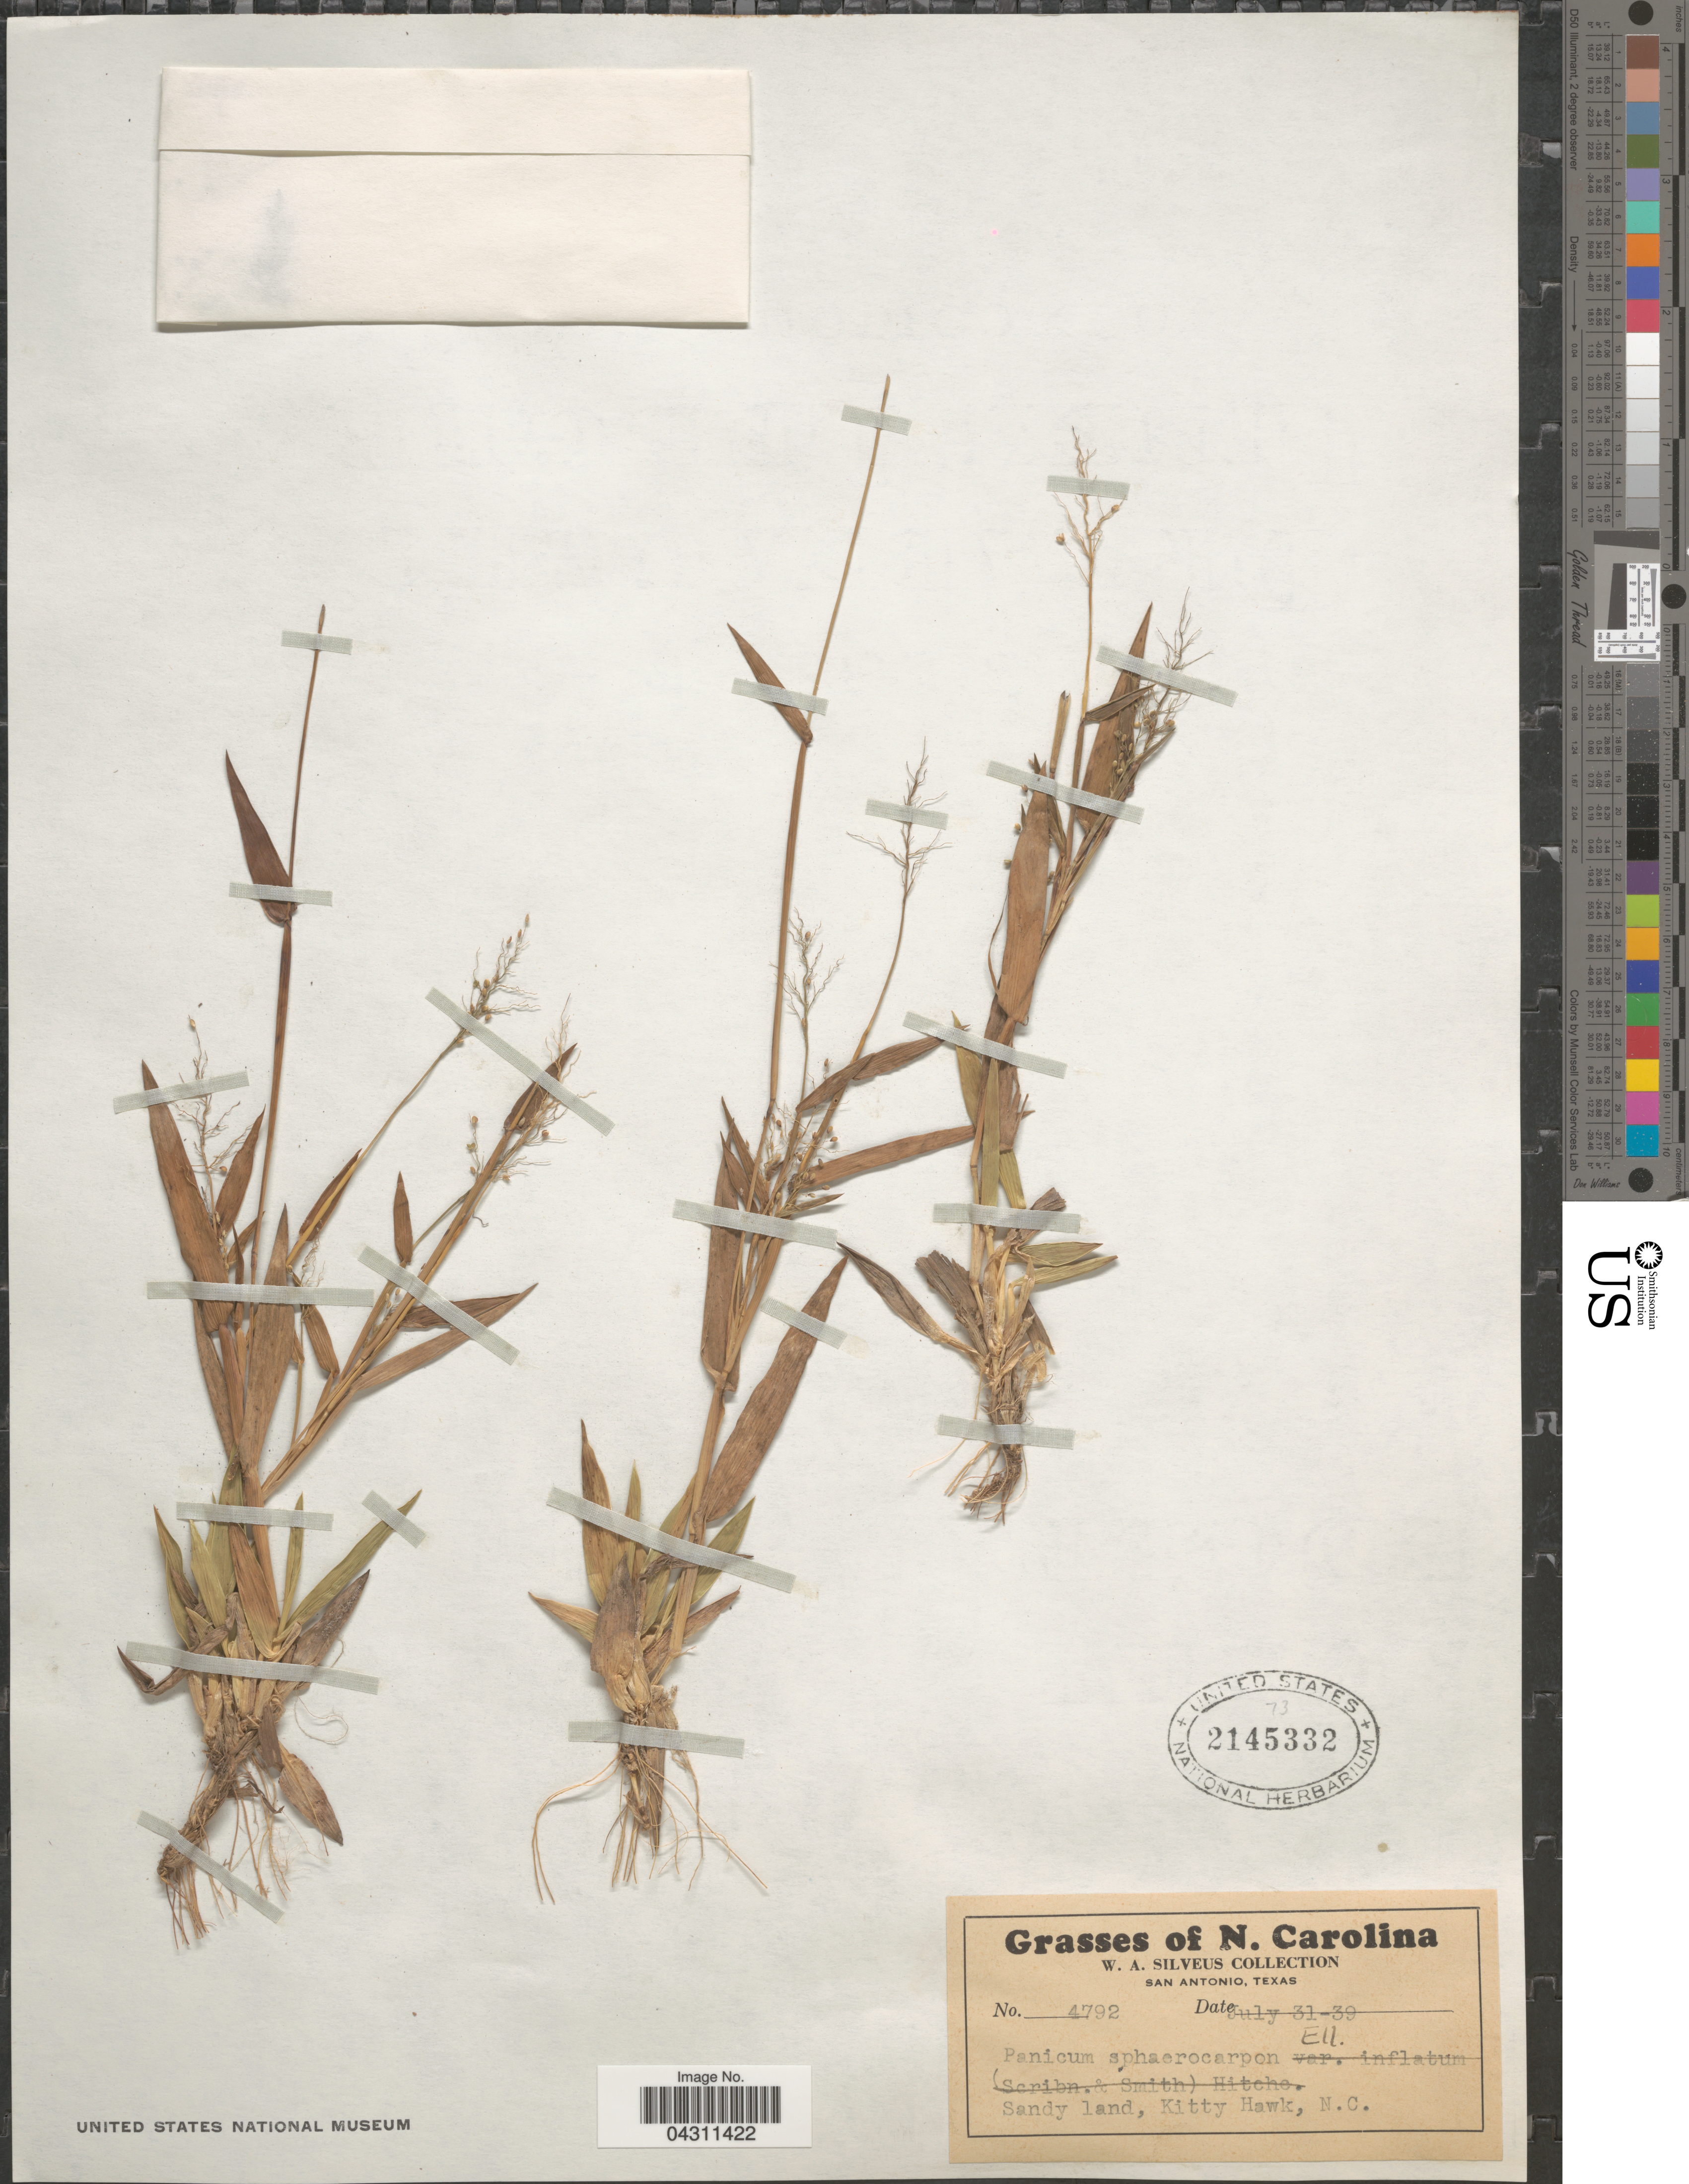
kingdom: Plantae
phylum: Tracheophyta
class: Liliopsida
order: Poales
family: Poaceae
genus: Dichanthelium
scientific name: Dichanthelium sphaerocarpon var. sphaerocarpon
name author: (Elliott) Gould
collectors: W. Silveus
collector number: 4792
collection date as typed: Transcribed d/m/y: 31/7/39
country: United States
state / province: North Carolina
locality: Sandy land, Kitty Hawk.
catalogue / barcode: US 2145332